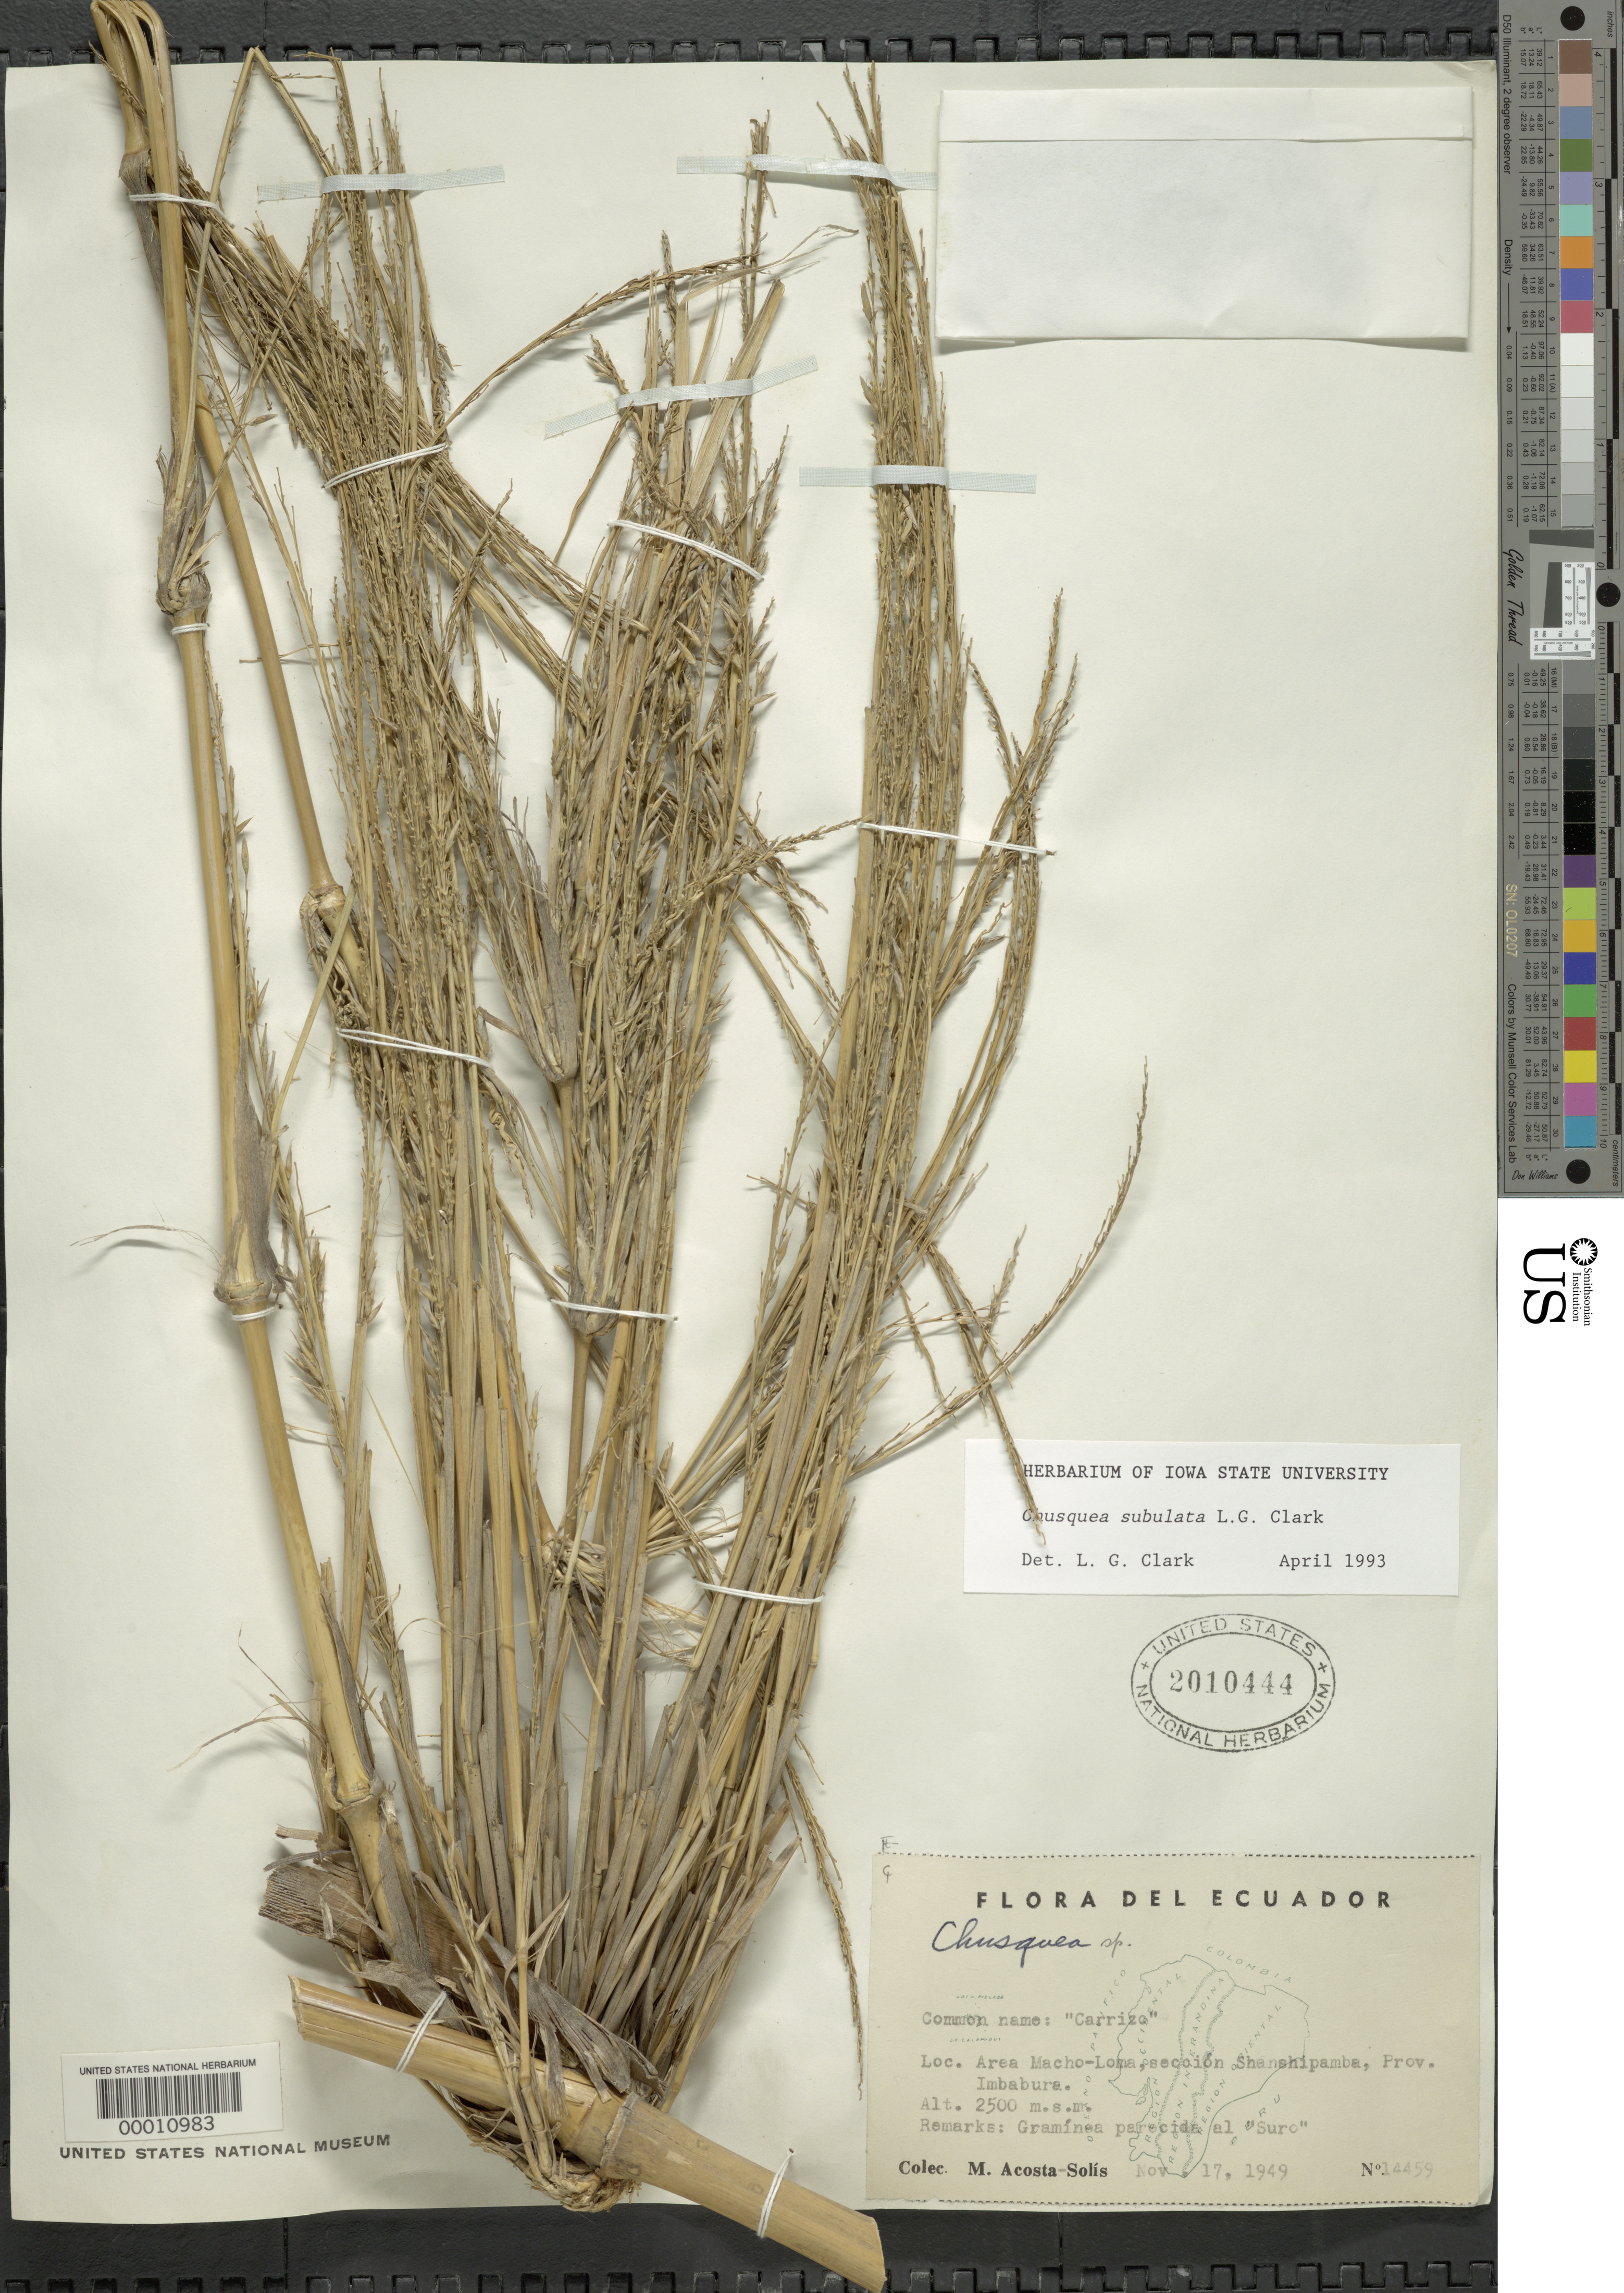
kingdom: Plantae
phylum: Tracheophyta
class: Liliopsida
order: Poales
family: Poaceae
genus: Chusquea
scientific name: Chusquea subulata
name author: L.G. Clark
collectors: M. Acosta Solis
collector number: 14459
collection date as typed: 17 Nov 1949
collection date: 1949-11-17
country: Ecuador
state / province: Imbabura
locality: Macho-Loma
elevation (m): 2500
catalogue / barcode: US 2010444